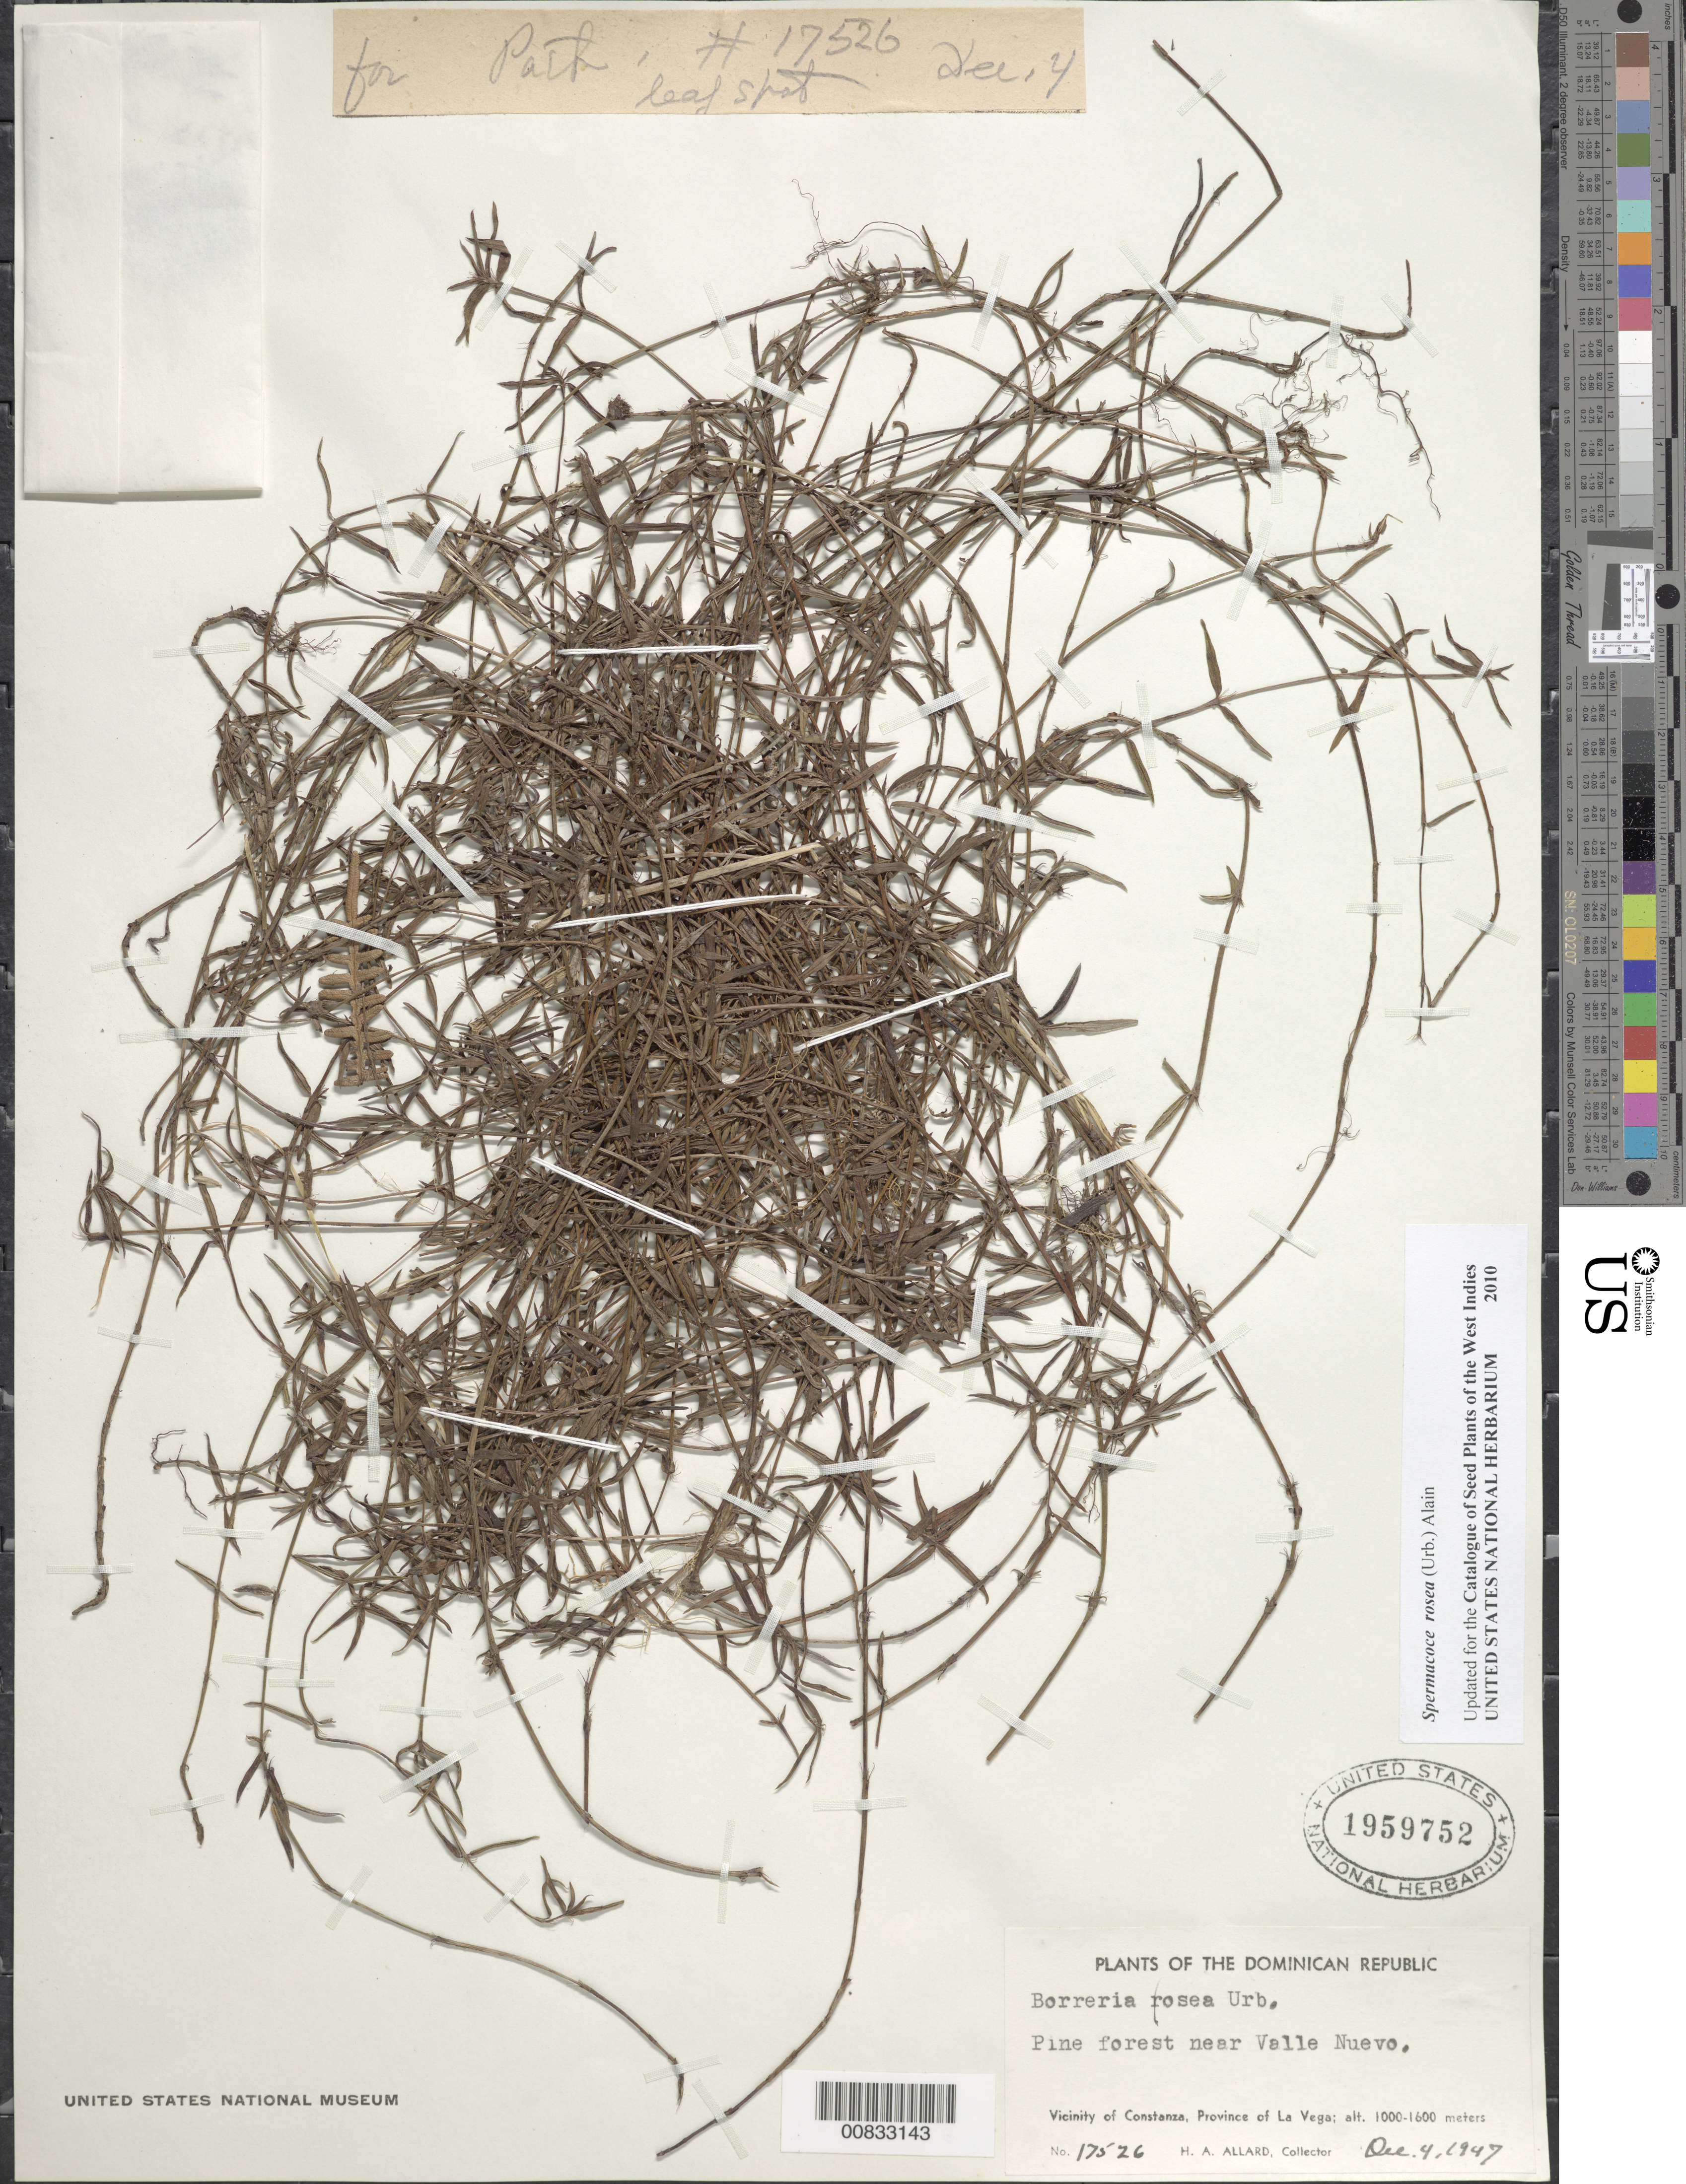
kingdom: Plantae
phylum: Tracheophyta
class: Magnoliopsida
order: Gentianales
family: Rubiaceae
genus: Spermacoce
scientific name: Spermacoce rosea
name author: (Urb.) Alain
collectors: H. A. Allard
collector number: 17526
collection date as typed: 04 Dec 1947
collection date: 1947-12-04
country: Dominican Republic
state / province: La Vega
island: Hispaniola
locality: Vicinity of Constanza, near Valle Nuevo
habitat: Pine forest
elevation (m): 1000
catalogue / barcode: US 1959752